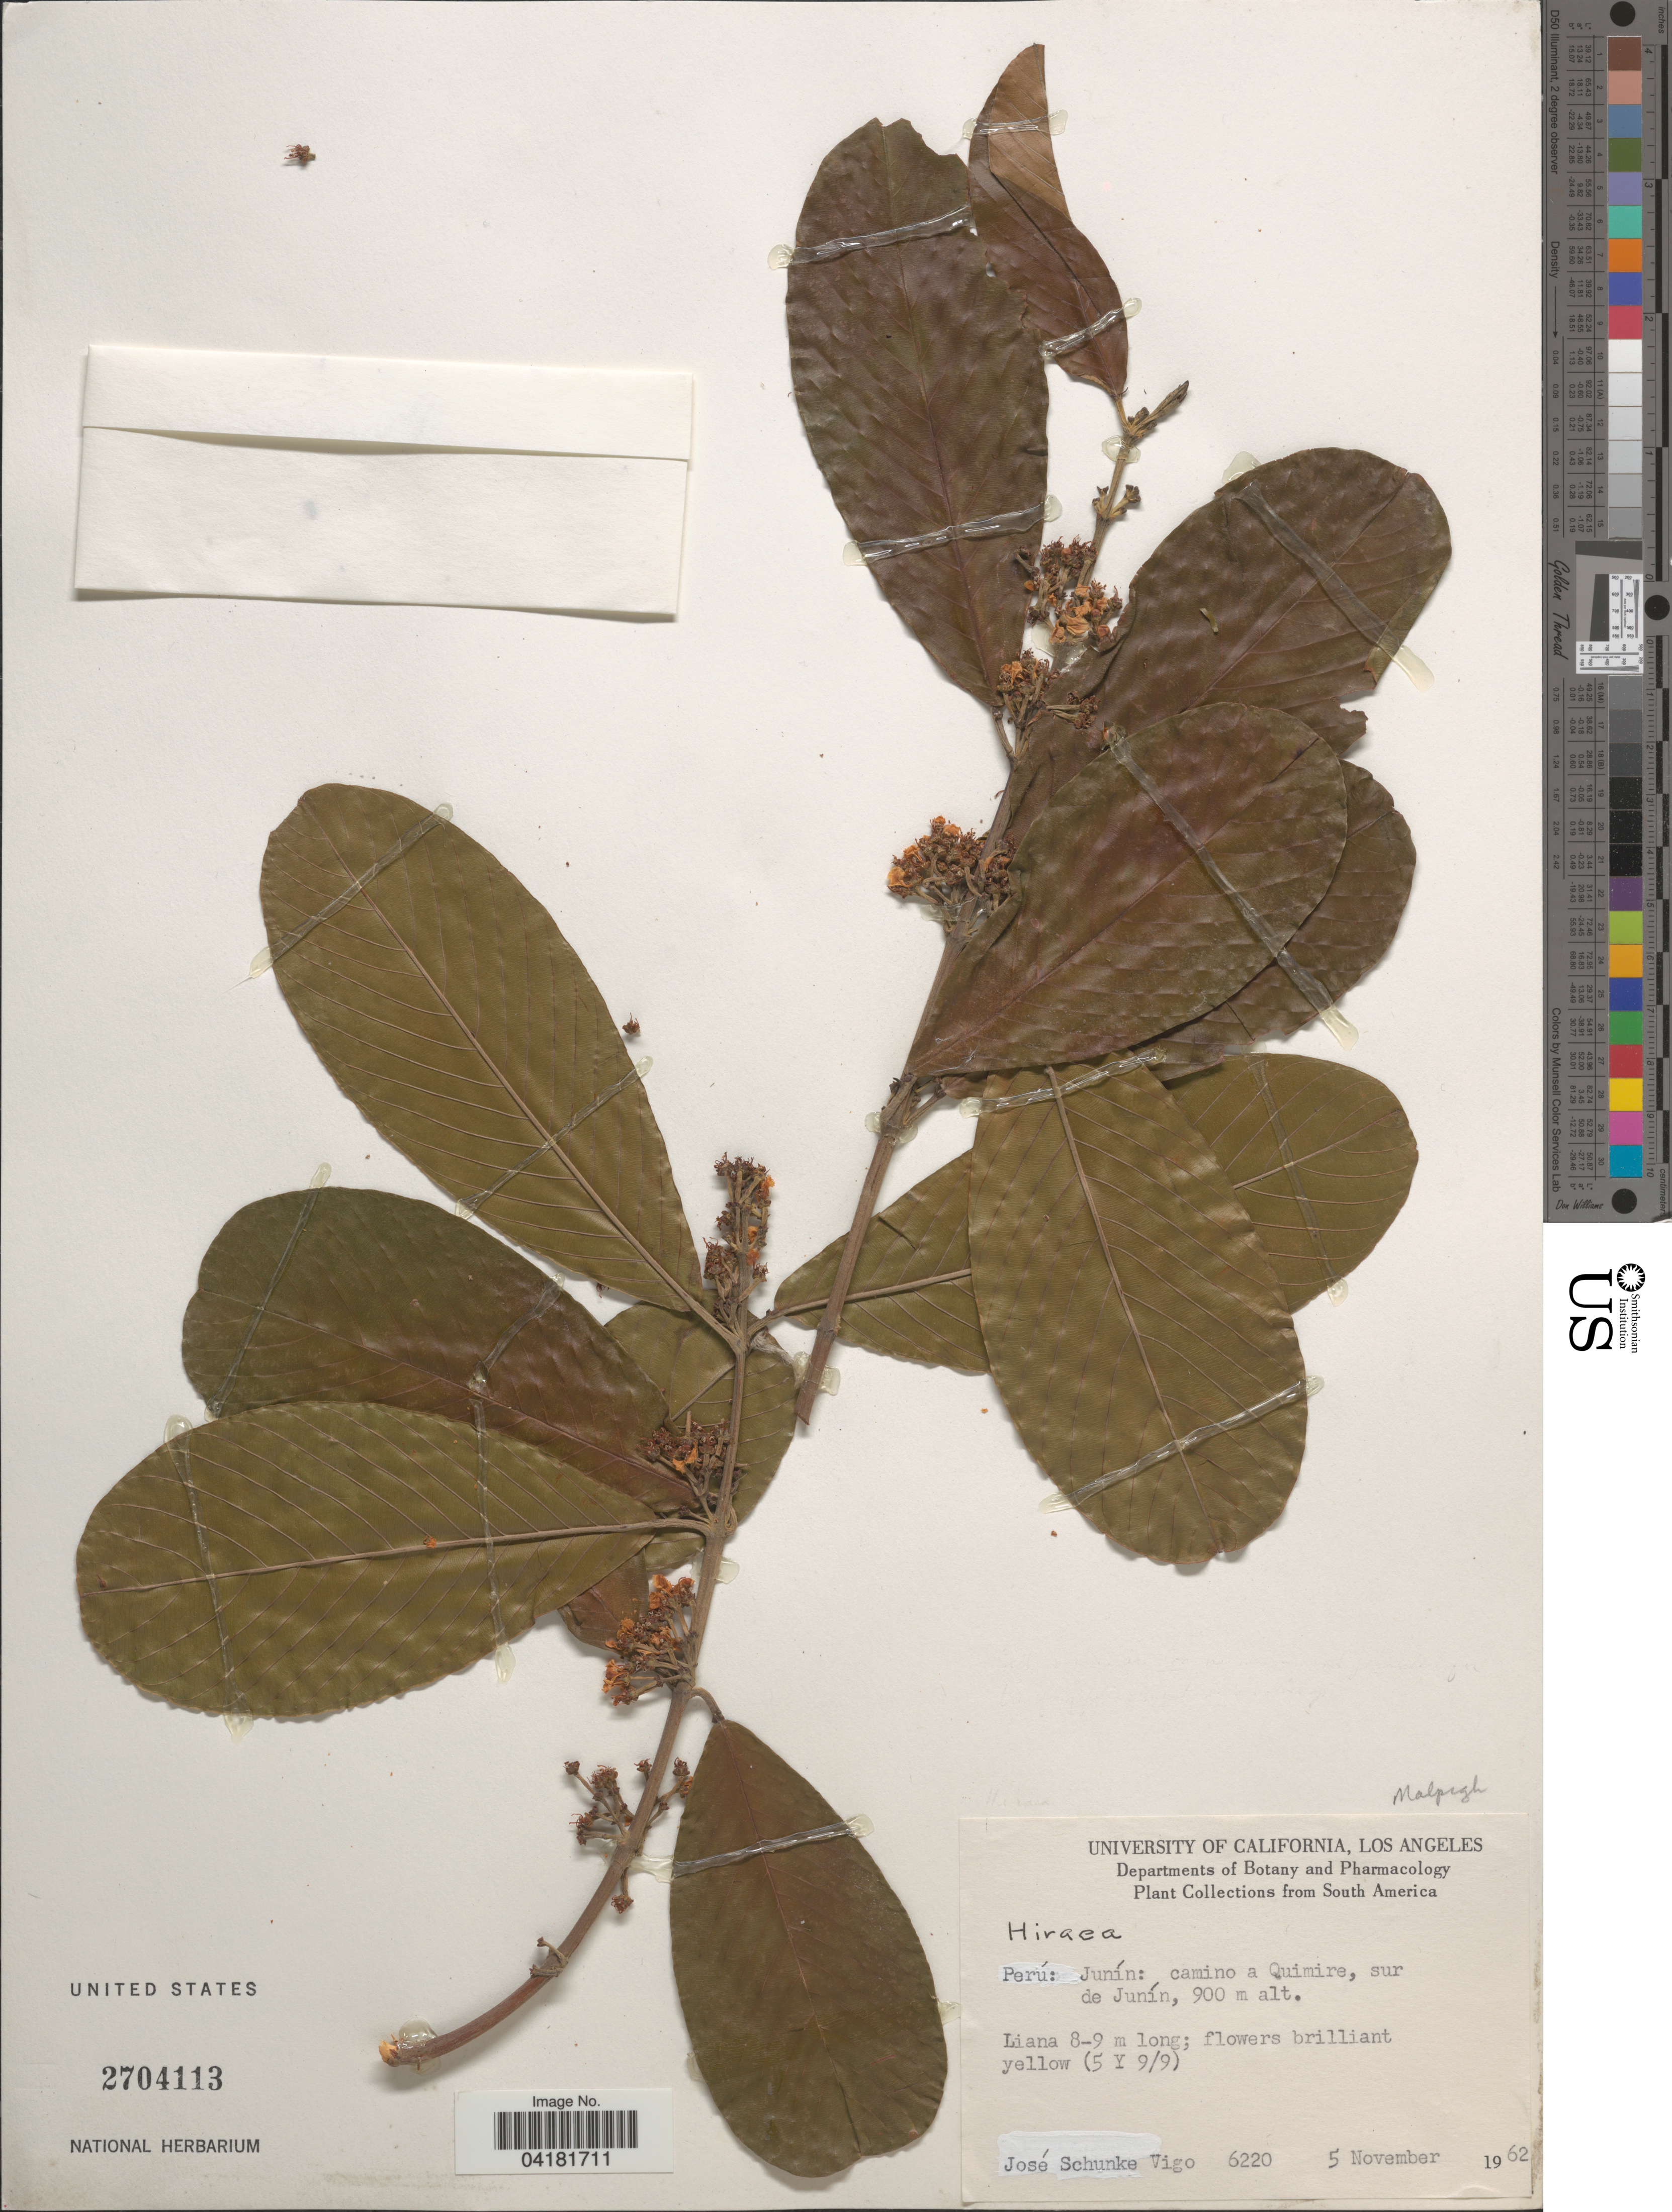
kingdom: Plantae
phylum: Tracheophyta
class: Magnoliopsida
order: Malpighiales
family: Malpighiaceae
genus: Hiraea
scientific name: Hiraea sp.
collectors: J. Schunke Vigo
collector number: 6220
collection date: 1962-11-05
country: Peru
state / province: Junín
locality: Camino a Quimire, sur de Junín.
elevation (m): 900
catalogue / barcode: US 2704113